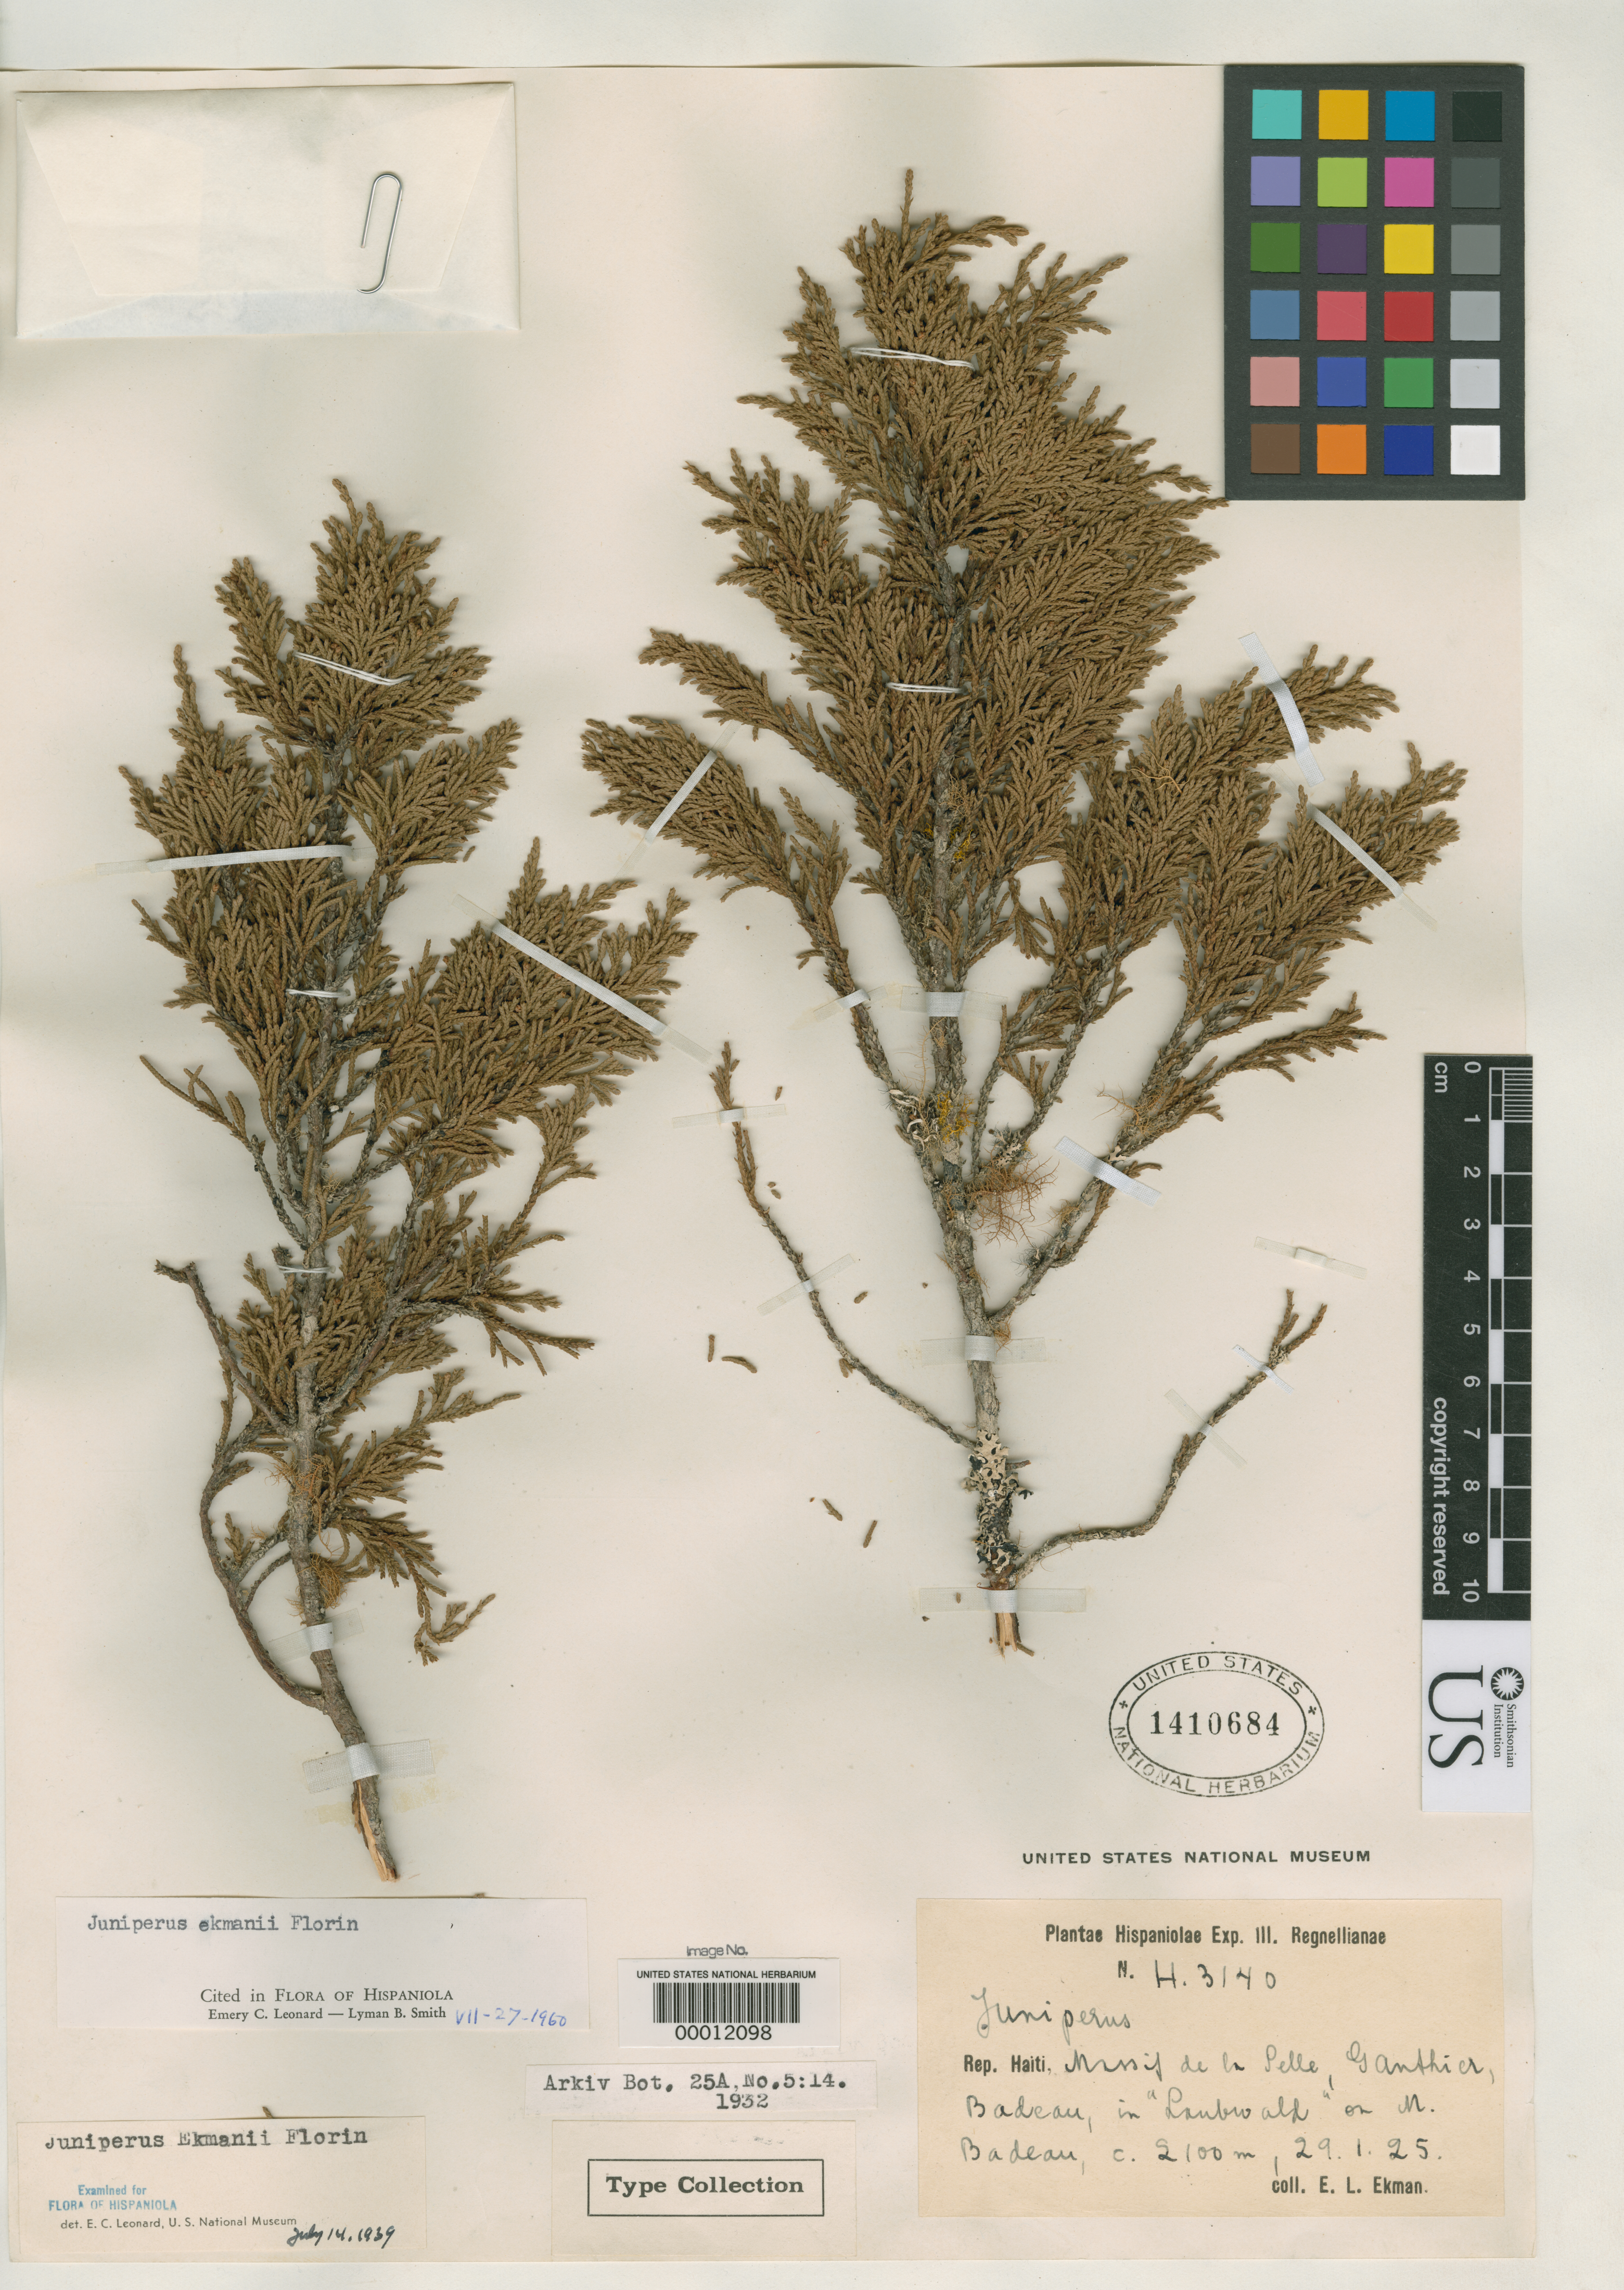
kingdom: Plantae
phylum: Tracheophyta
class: Pinopsida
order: Pinales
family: Cupressaceae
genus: Juniperus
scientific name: Juniperus ekmanii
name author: Florin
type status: Isotype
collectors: E. L. Ekman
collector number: H 3140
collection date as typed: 29 Jan 1925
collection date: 1925-01-29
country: Haiti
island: Hispaniola Island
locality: Massif de la Selle, Croix-des-Boquets, Hoch Plateau.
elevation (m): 2100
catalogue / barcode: US 1410684